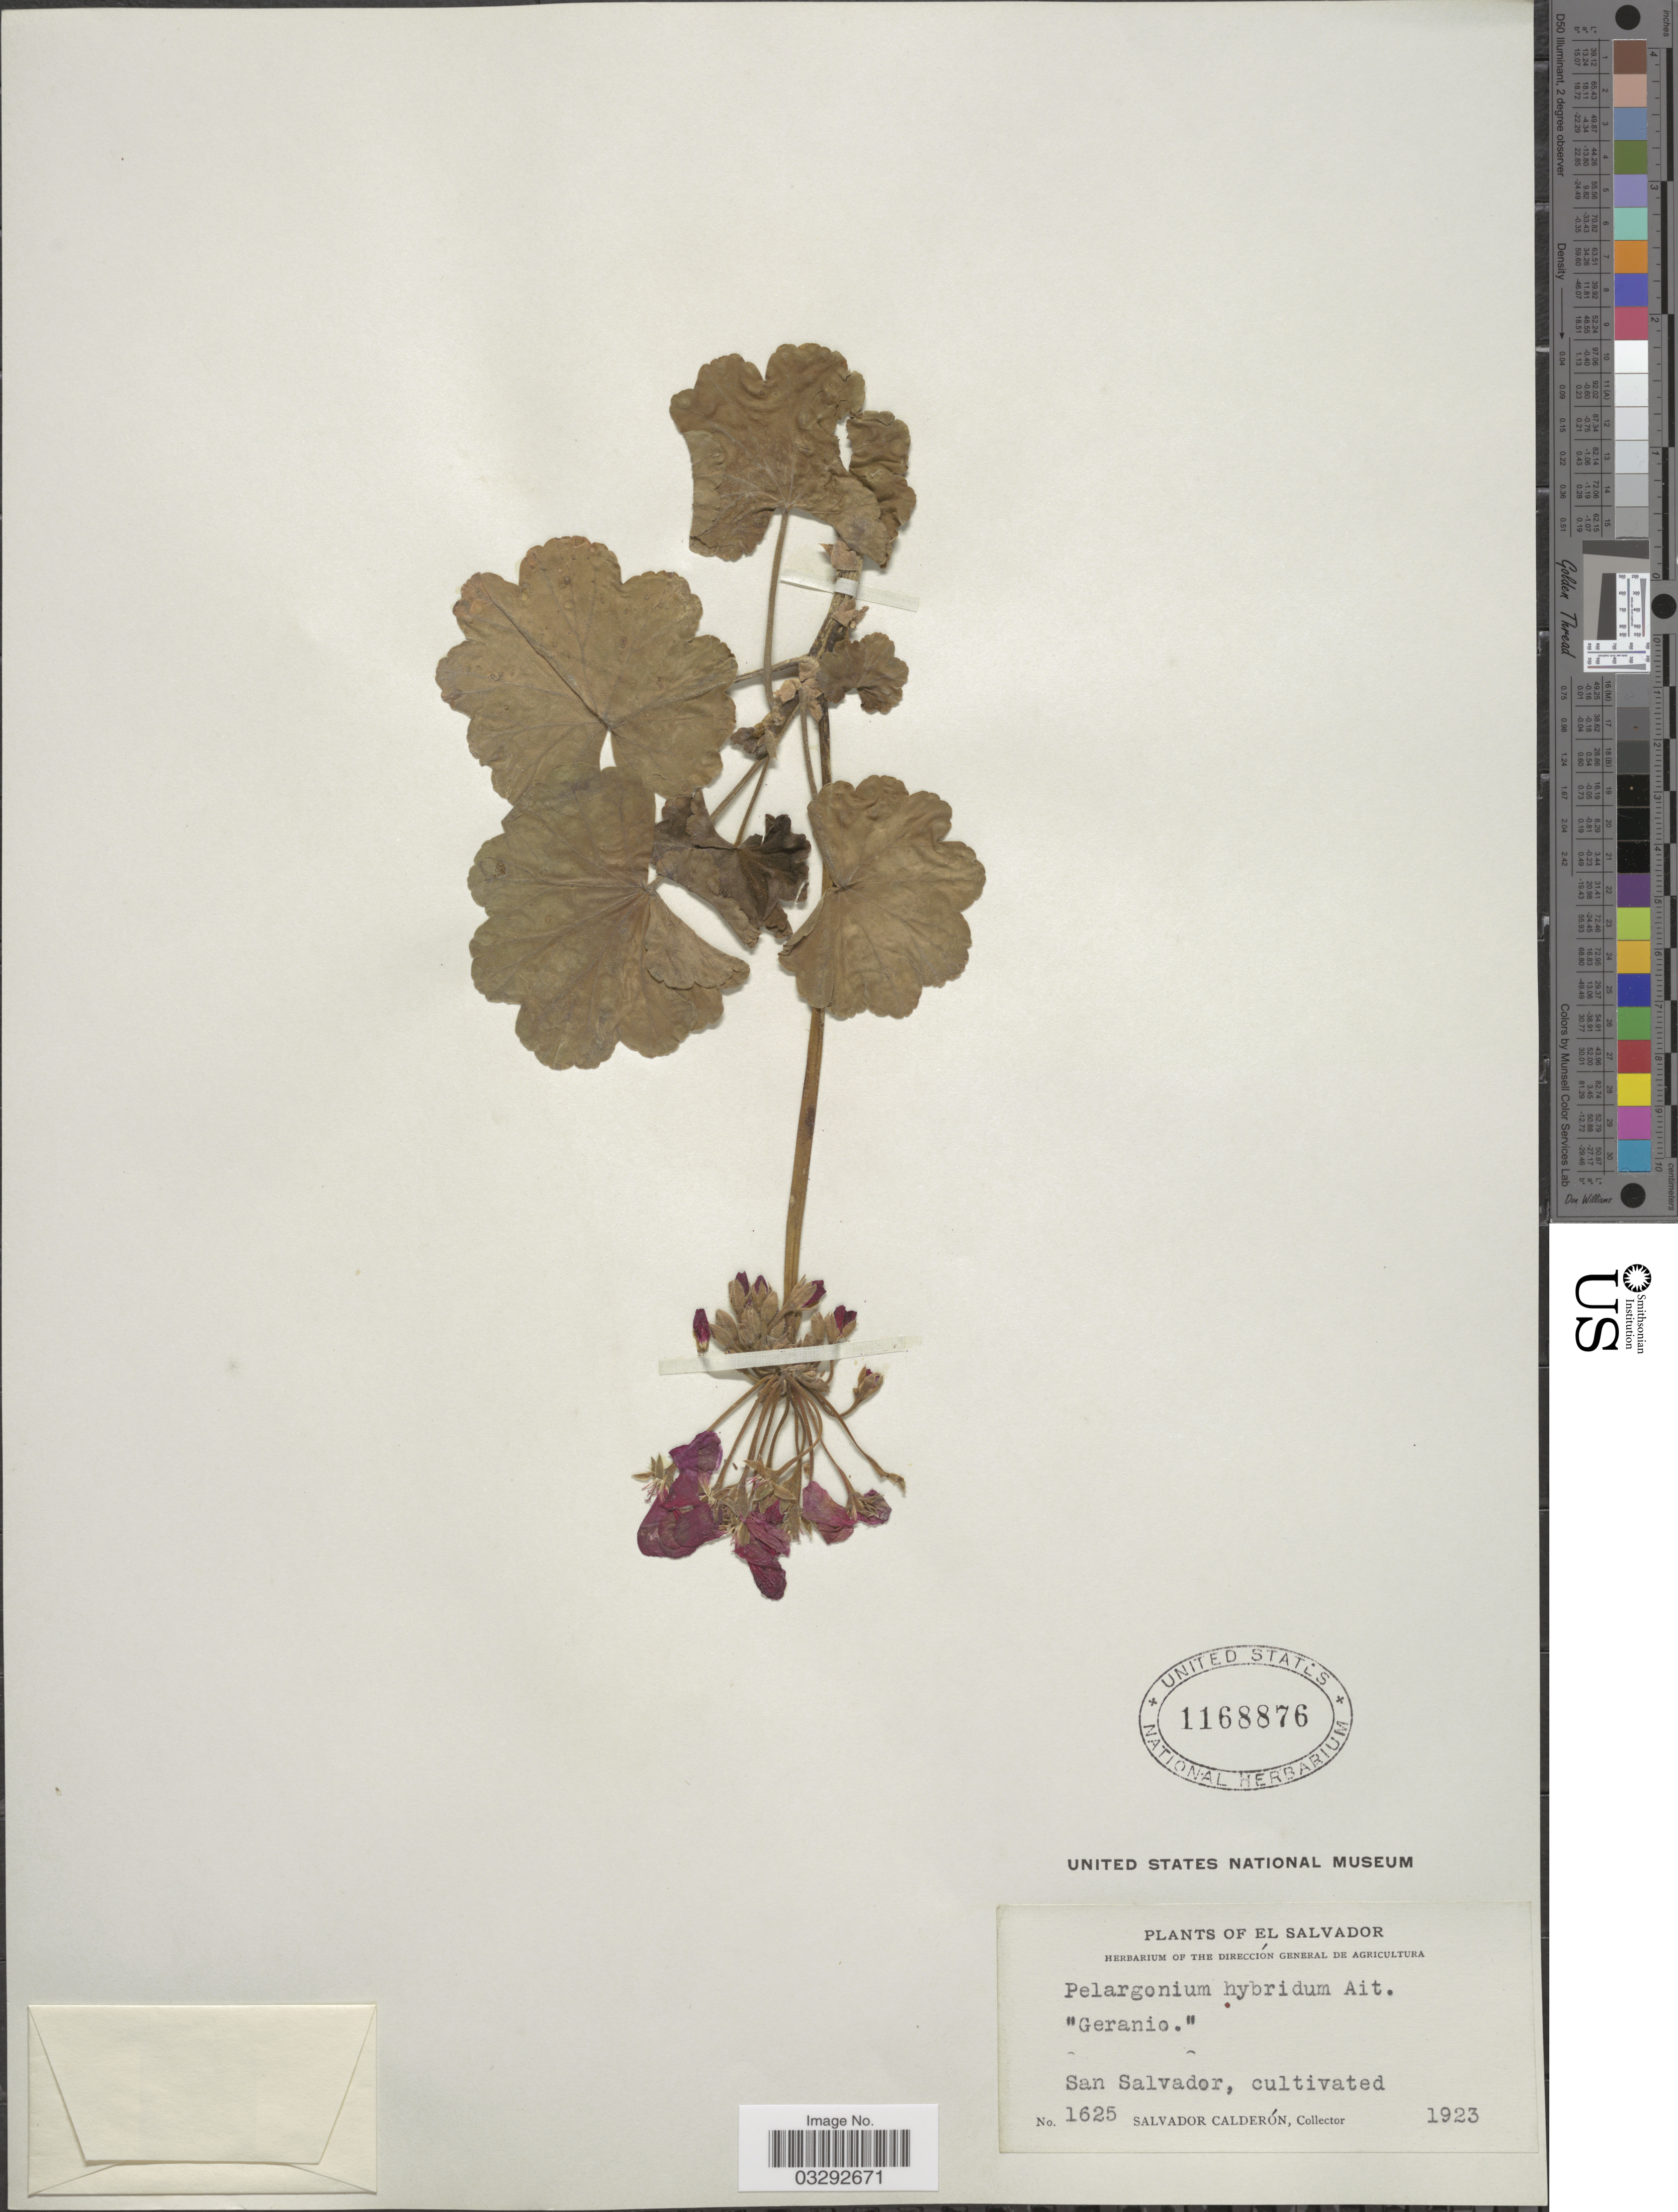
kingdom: Plantae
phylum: Tracheophyta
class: Magnoliopsida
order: Geraniales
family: Geraniaceae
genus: Pelargonium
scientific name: Pelargonium 'Maverick Star'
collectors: S. Calderón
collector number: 1625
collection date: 1923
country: El Salvador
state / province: San Salvador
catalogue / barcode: US 1168876